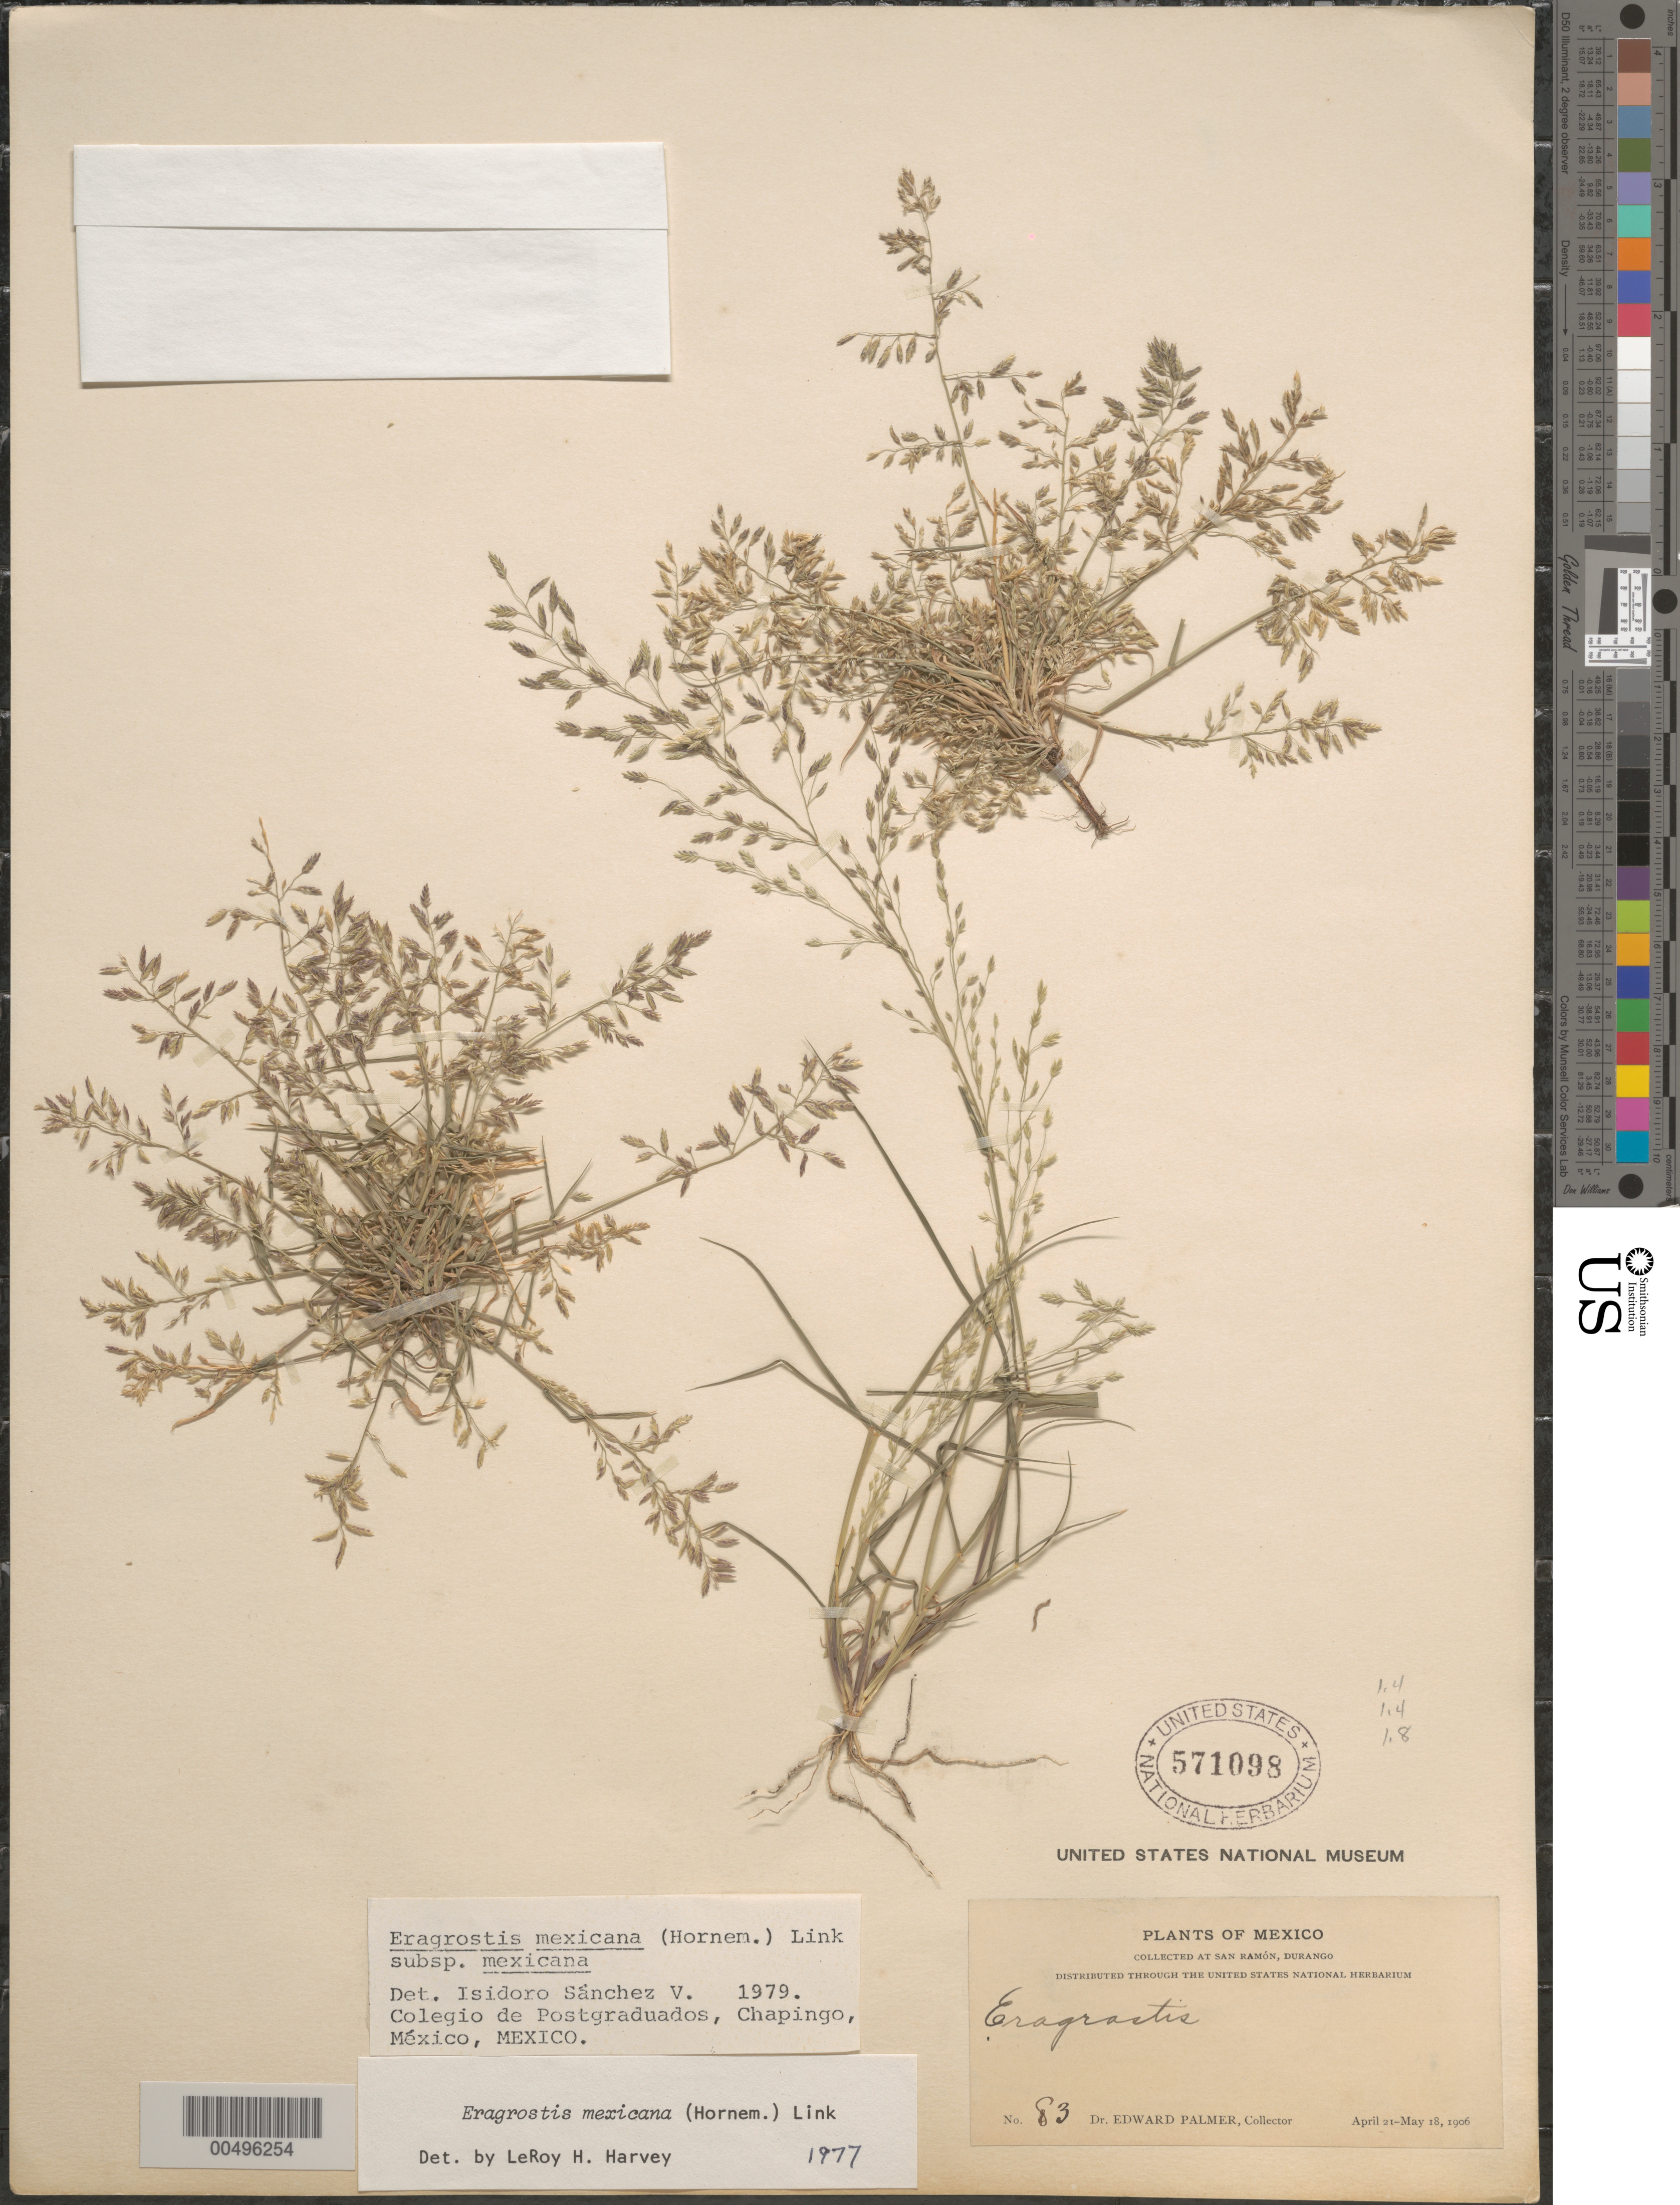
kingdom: Plantae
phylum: Tracheophyta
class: Liliopsida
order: Poales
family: Poaceae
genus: Eragrostis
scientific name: Eragrostis mexicana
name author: (Hornem.) Link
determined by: Sánchez Vega, I. M.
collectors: E. Palmer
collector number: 83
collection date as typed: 21 Apr 1906 to 18 May 1906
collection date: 1906-04-21/1906-05-18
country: Mexico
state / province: Durango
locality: San Ramón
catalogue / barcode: US 571098